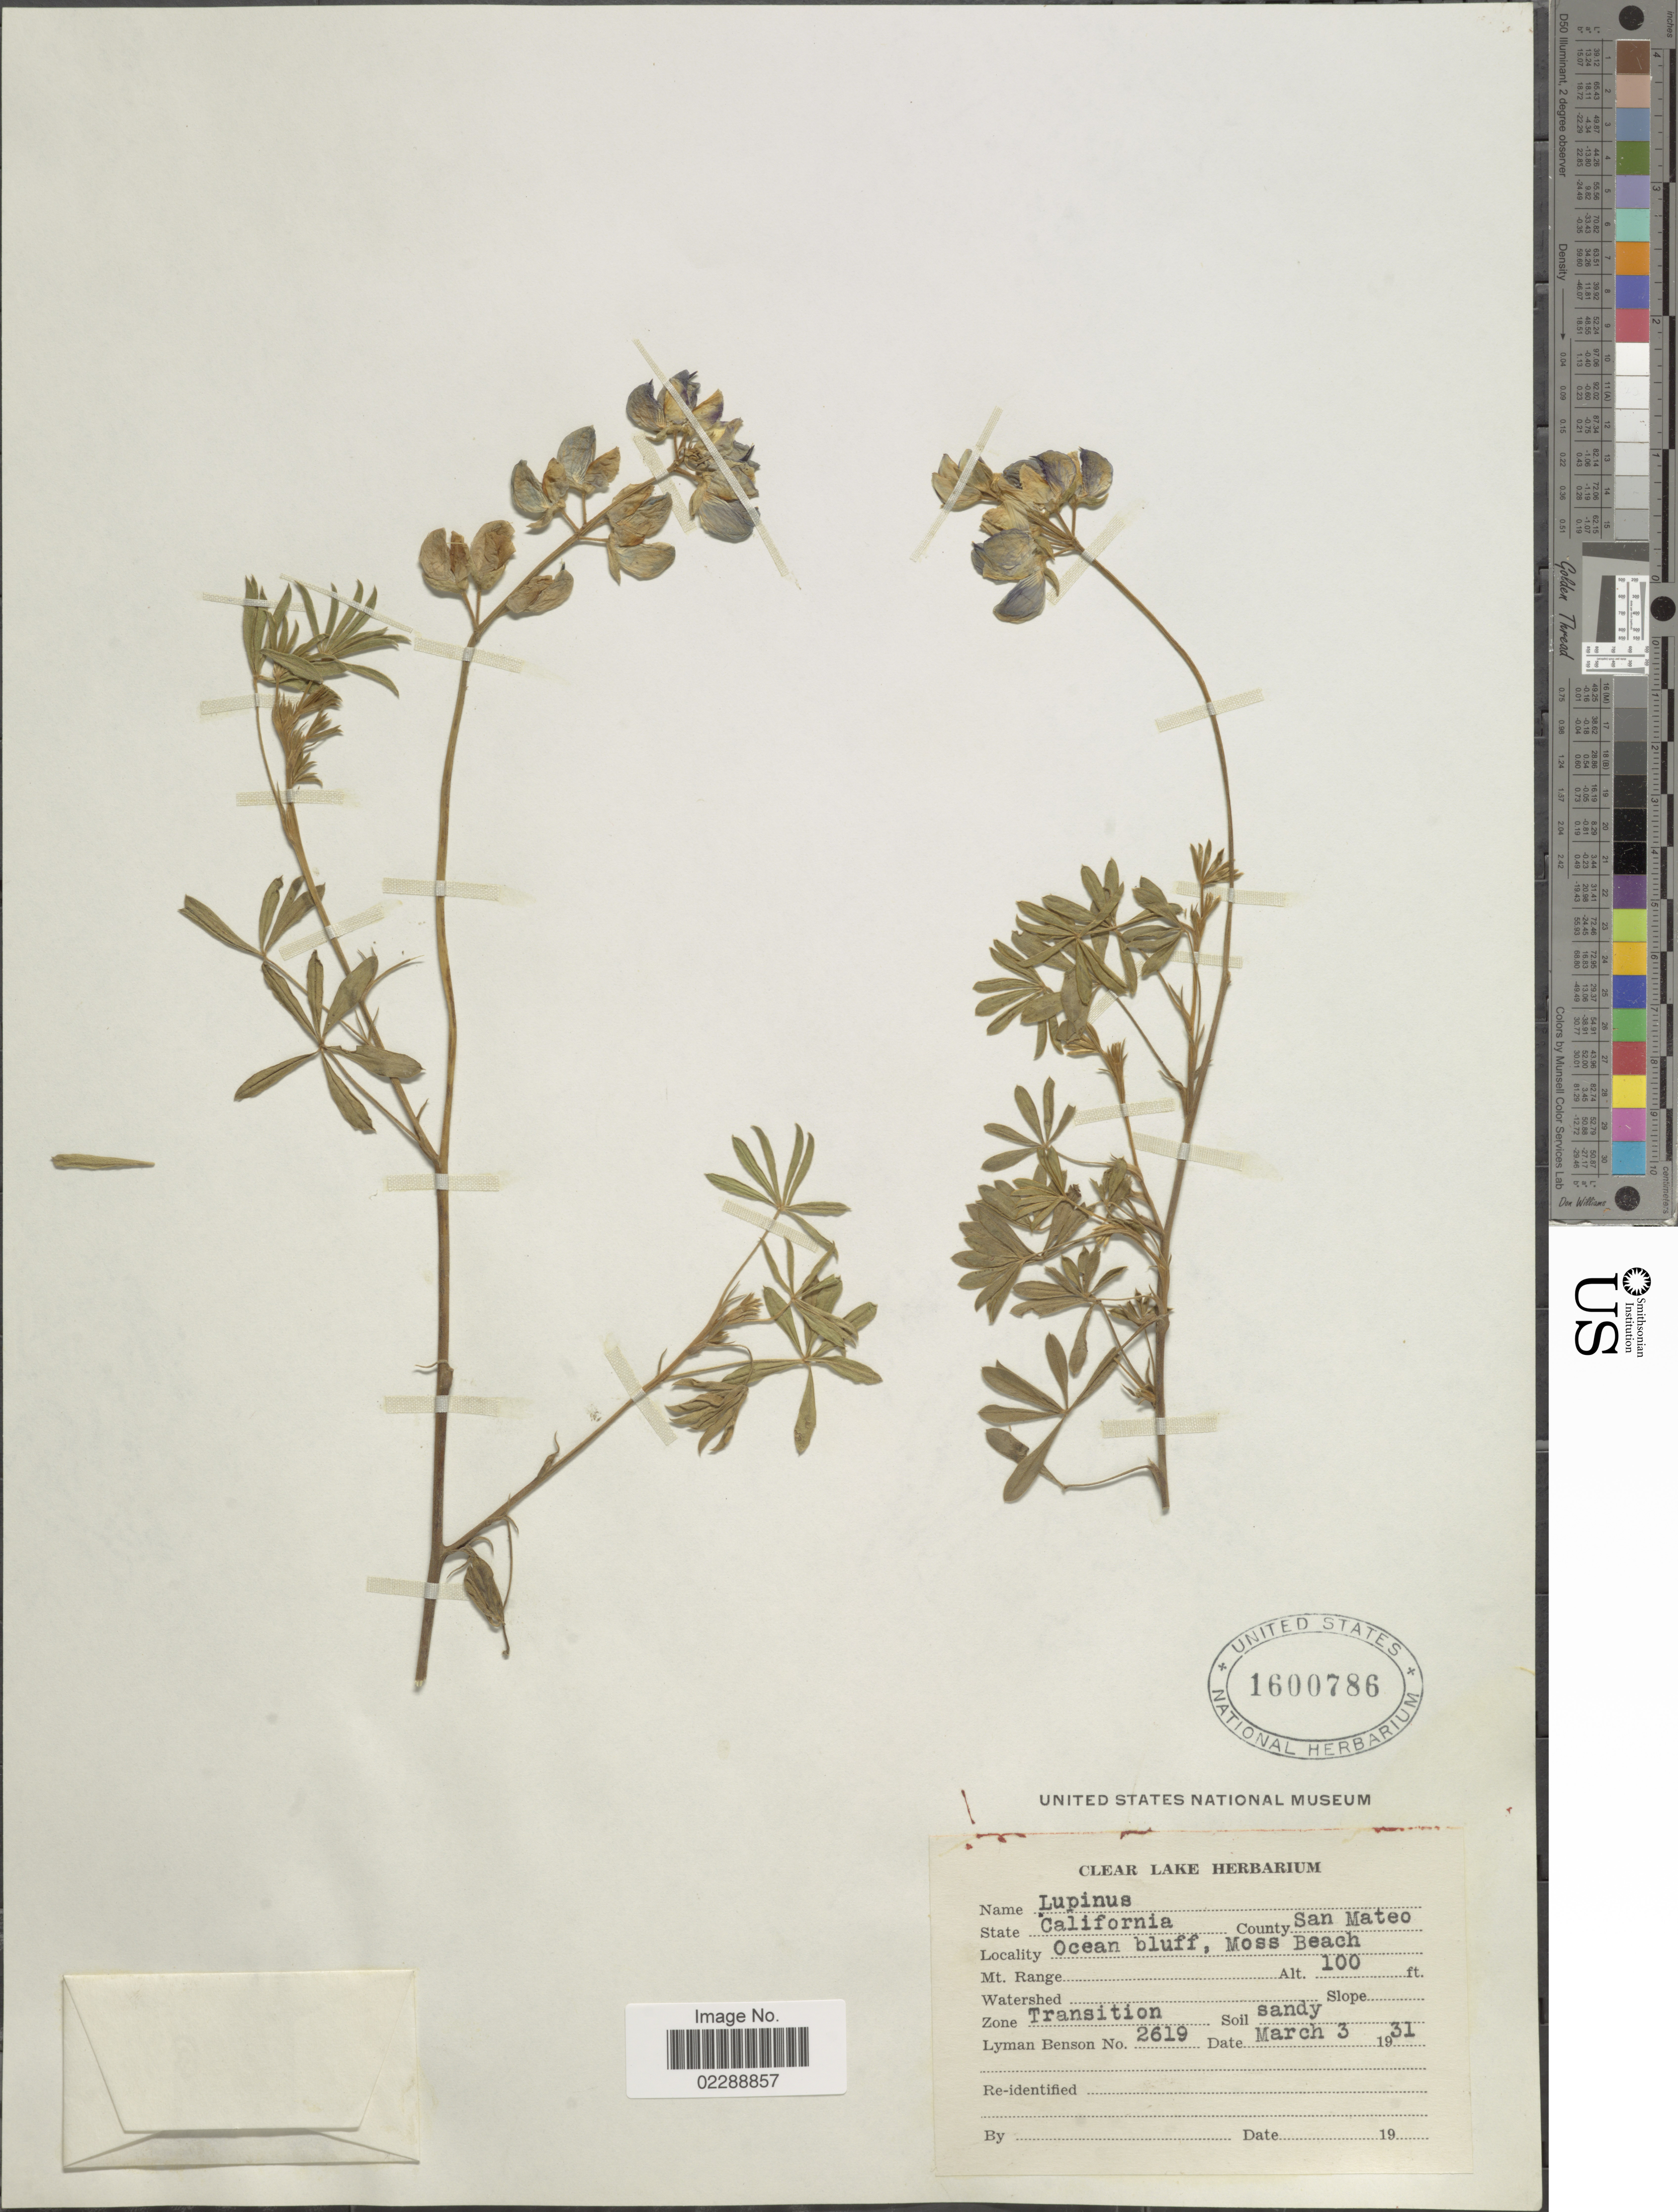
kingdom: Plantae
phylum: Tracheophyta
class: Magnoliopsida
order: Fabales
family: Fabaceae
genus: Lupinus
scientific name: Lupinus sp.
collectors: L. D. Benson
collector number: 2619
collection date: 1931-03-03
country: United States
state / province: California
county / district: San Mateo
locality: State California, County San Mateo, Ocean Bluff, Moss Beach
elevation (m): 30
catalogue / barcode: US 1600786